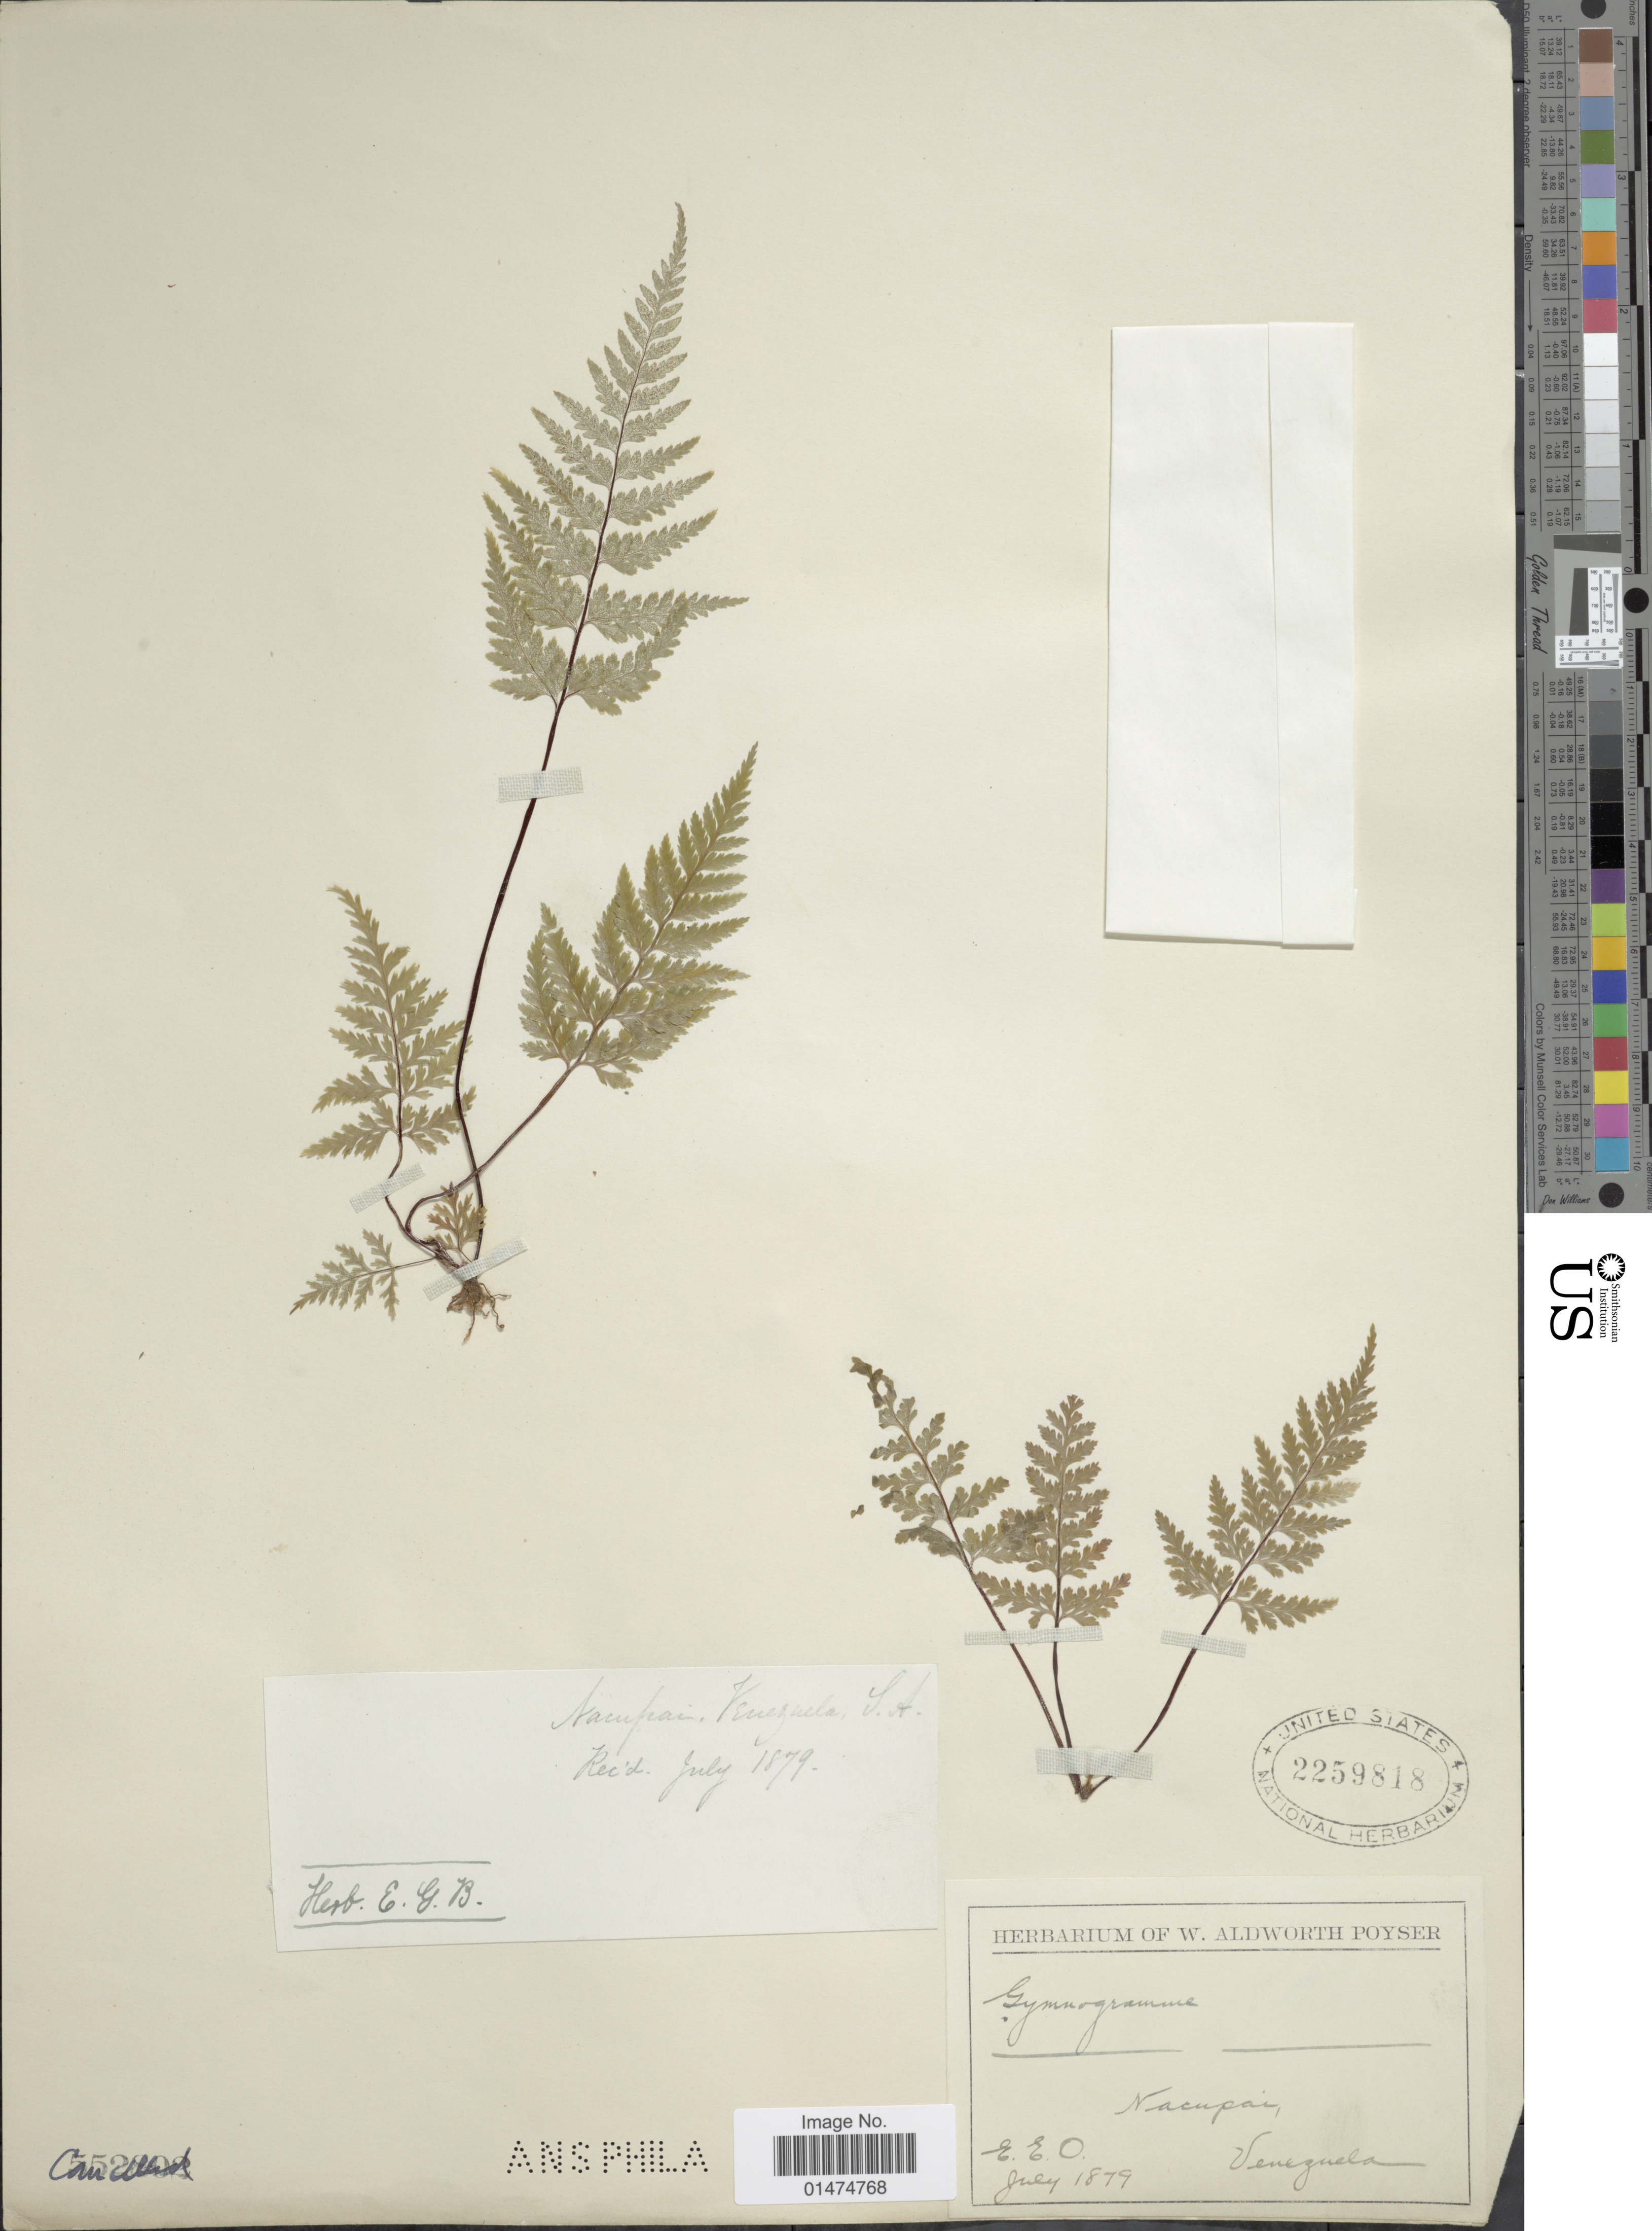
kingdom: Plantae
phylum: Tracheophyta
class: Polypodiopsida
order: Polypodiales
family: Pteridaceae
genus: Pityrogramma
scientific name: Pityrogramma calomelanos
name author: (L.) Link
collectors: E. E. O.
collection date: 1879-07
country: Venezuela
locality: Nacupai.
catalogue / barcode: US 2259818